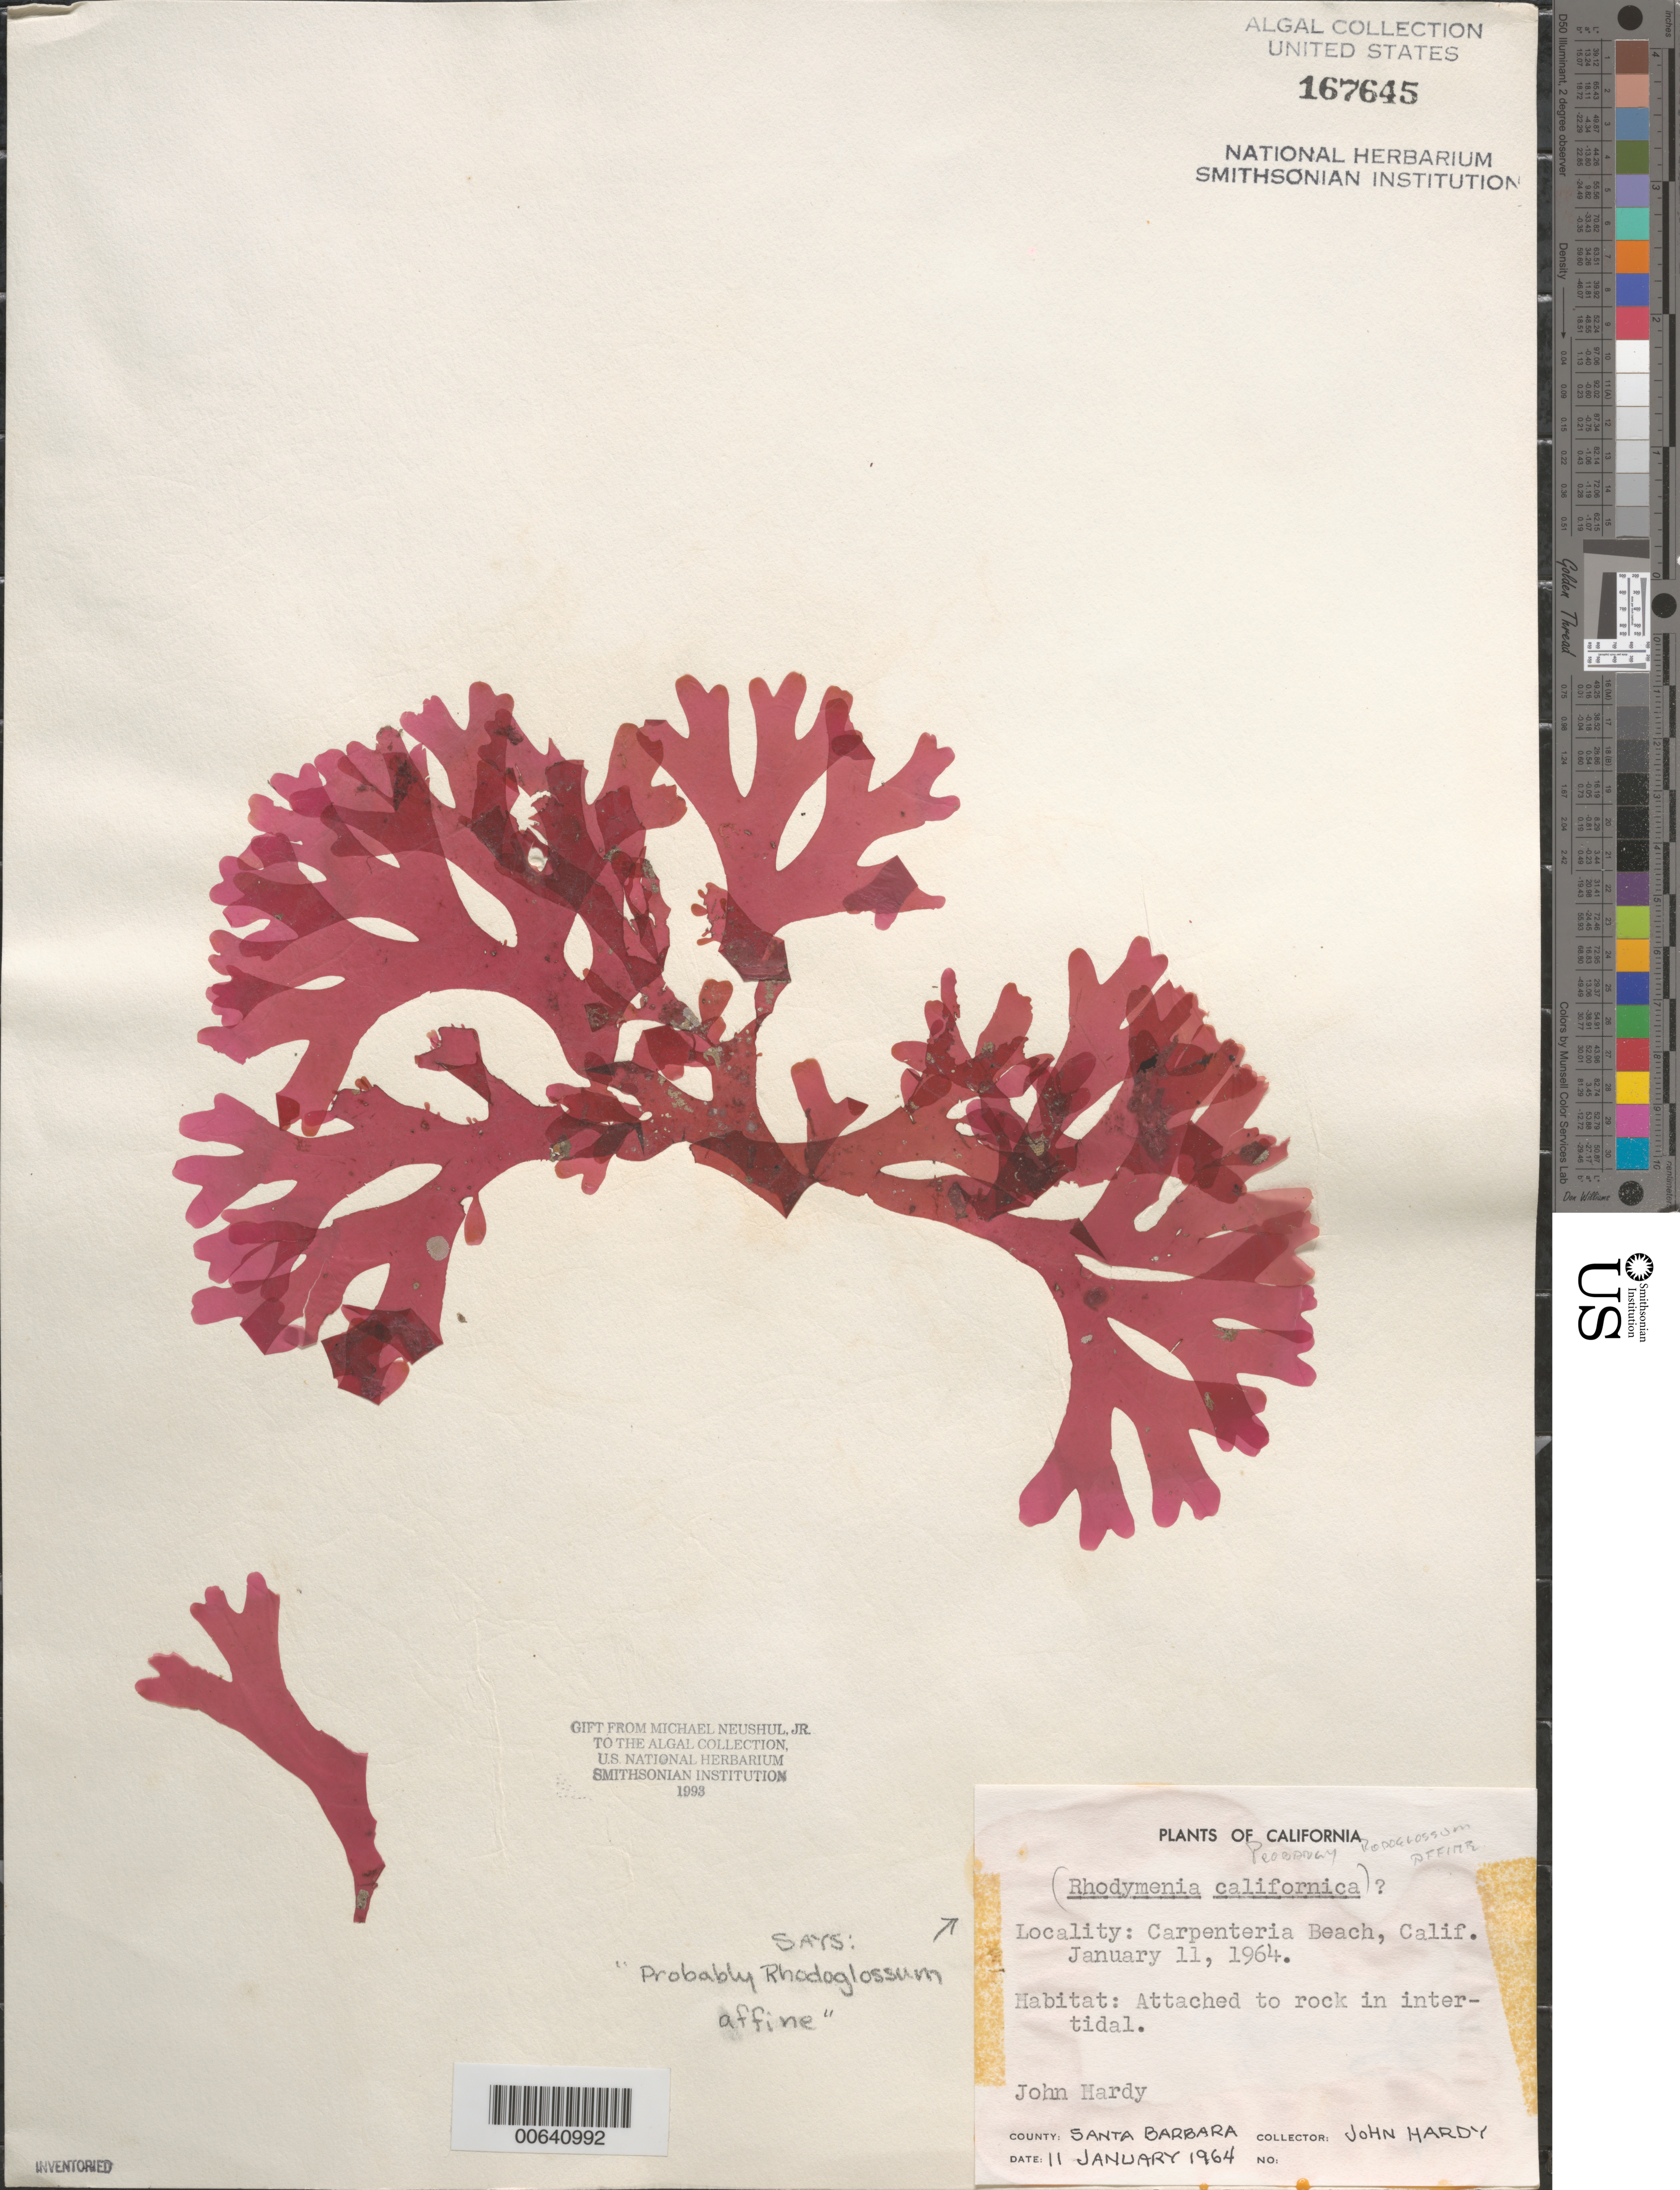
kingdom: Plantae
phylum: Rhodophyta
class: Florideophyceae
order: Gigartinales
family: Gigartinaceae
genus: Rhodoglossum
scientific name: Rhodoglossum affine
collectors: J. Hardy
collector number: s,n,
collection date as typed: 11 Jan 1964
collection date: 1964-01-11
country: United States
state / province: California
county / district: Santa Barbara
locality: Carpinteria Beach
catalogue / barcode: US 167645